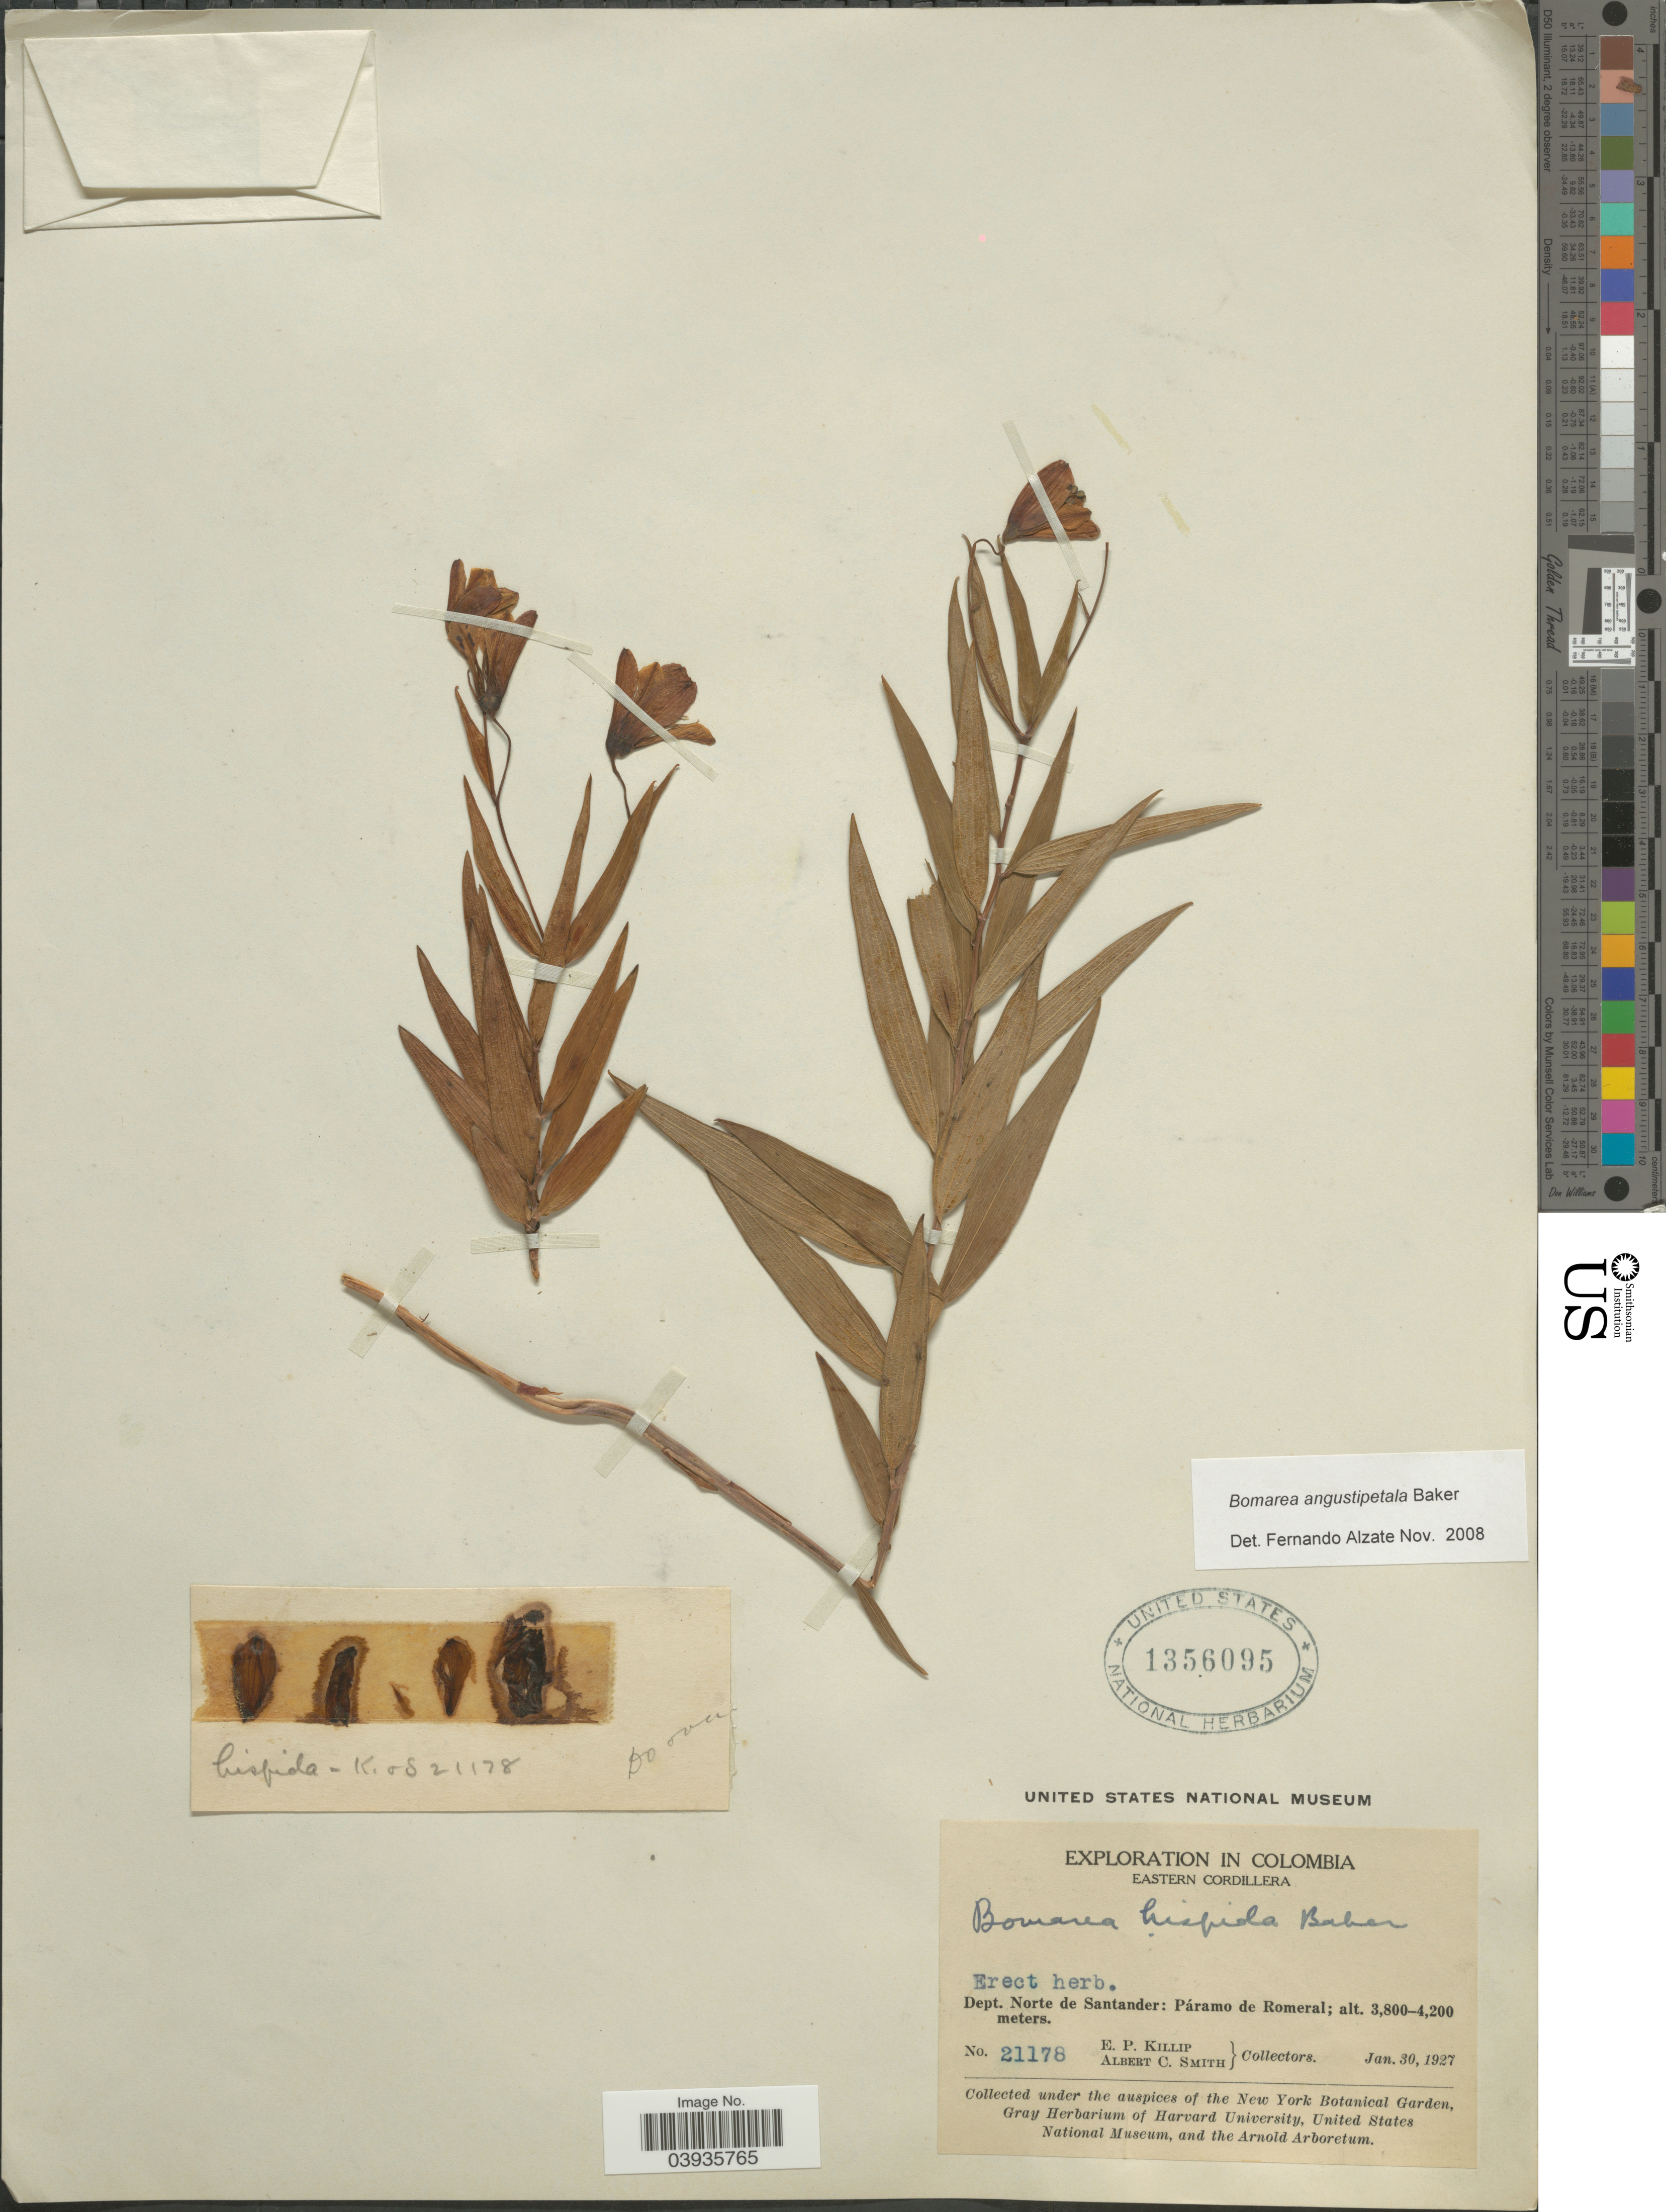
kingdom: Plantae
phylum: Tracheophyta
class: Liliopsida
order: Liliales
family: Alstroemeriaceae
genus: Bomarea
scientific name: Bomarea angustipetala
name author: Baker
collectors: E. P. Killip & A. C. Smith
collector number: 21178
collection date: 1927-01-30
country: Colombia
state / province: Norte de Santander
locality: Eastern Cordillera. Dept. Norte de Santander: Páramo de Romeral.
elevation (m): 3800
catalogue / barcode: US 1356095